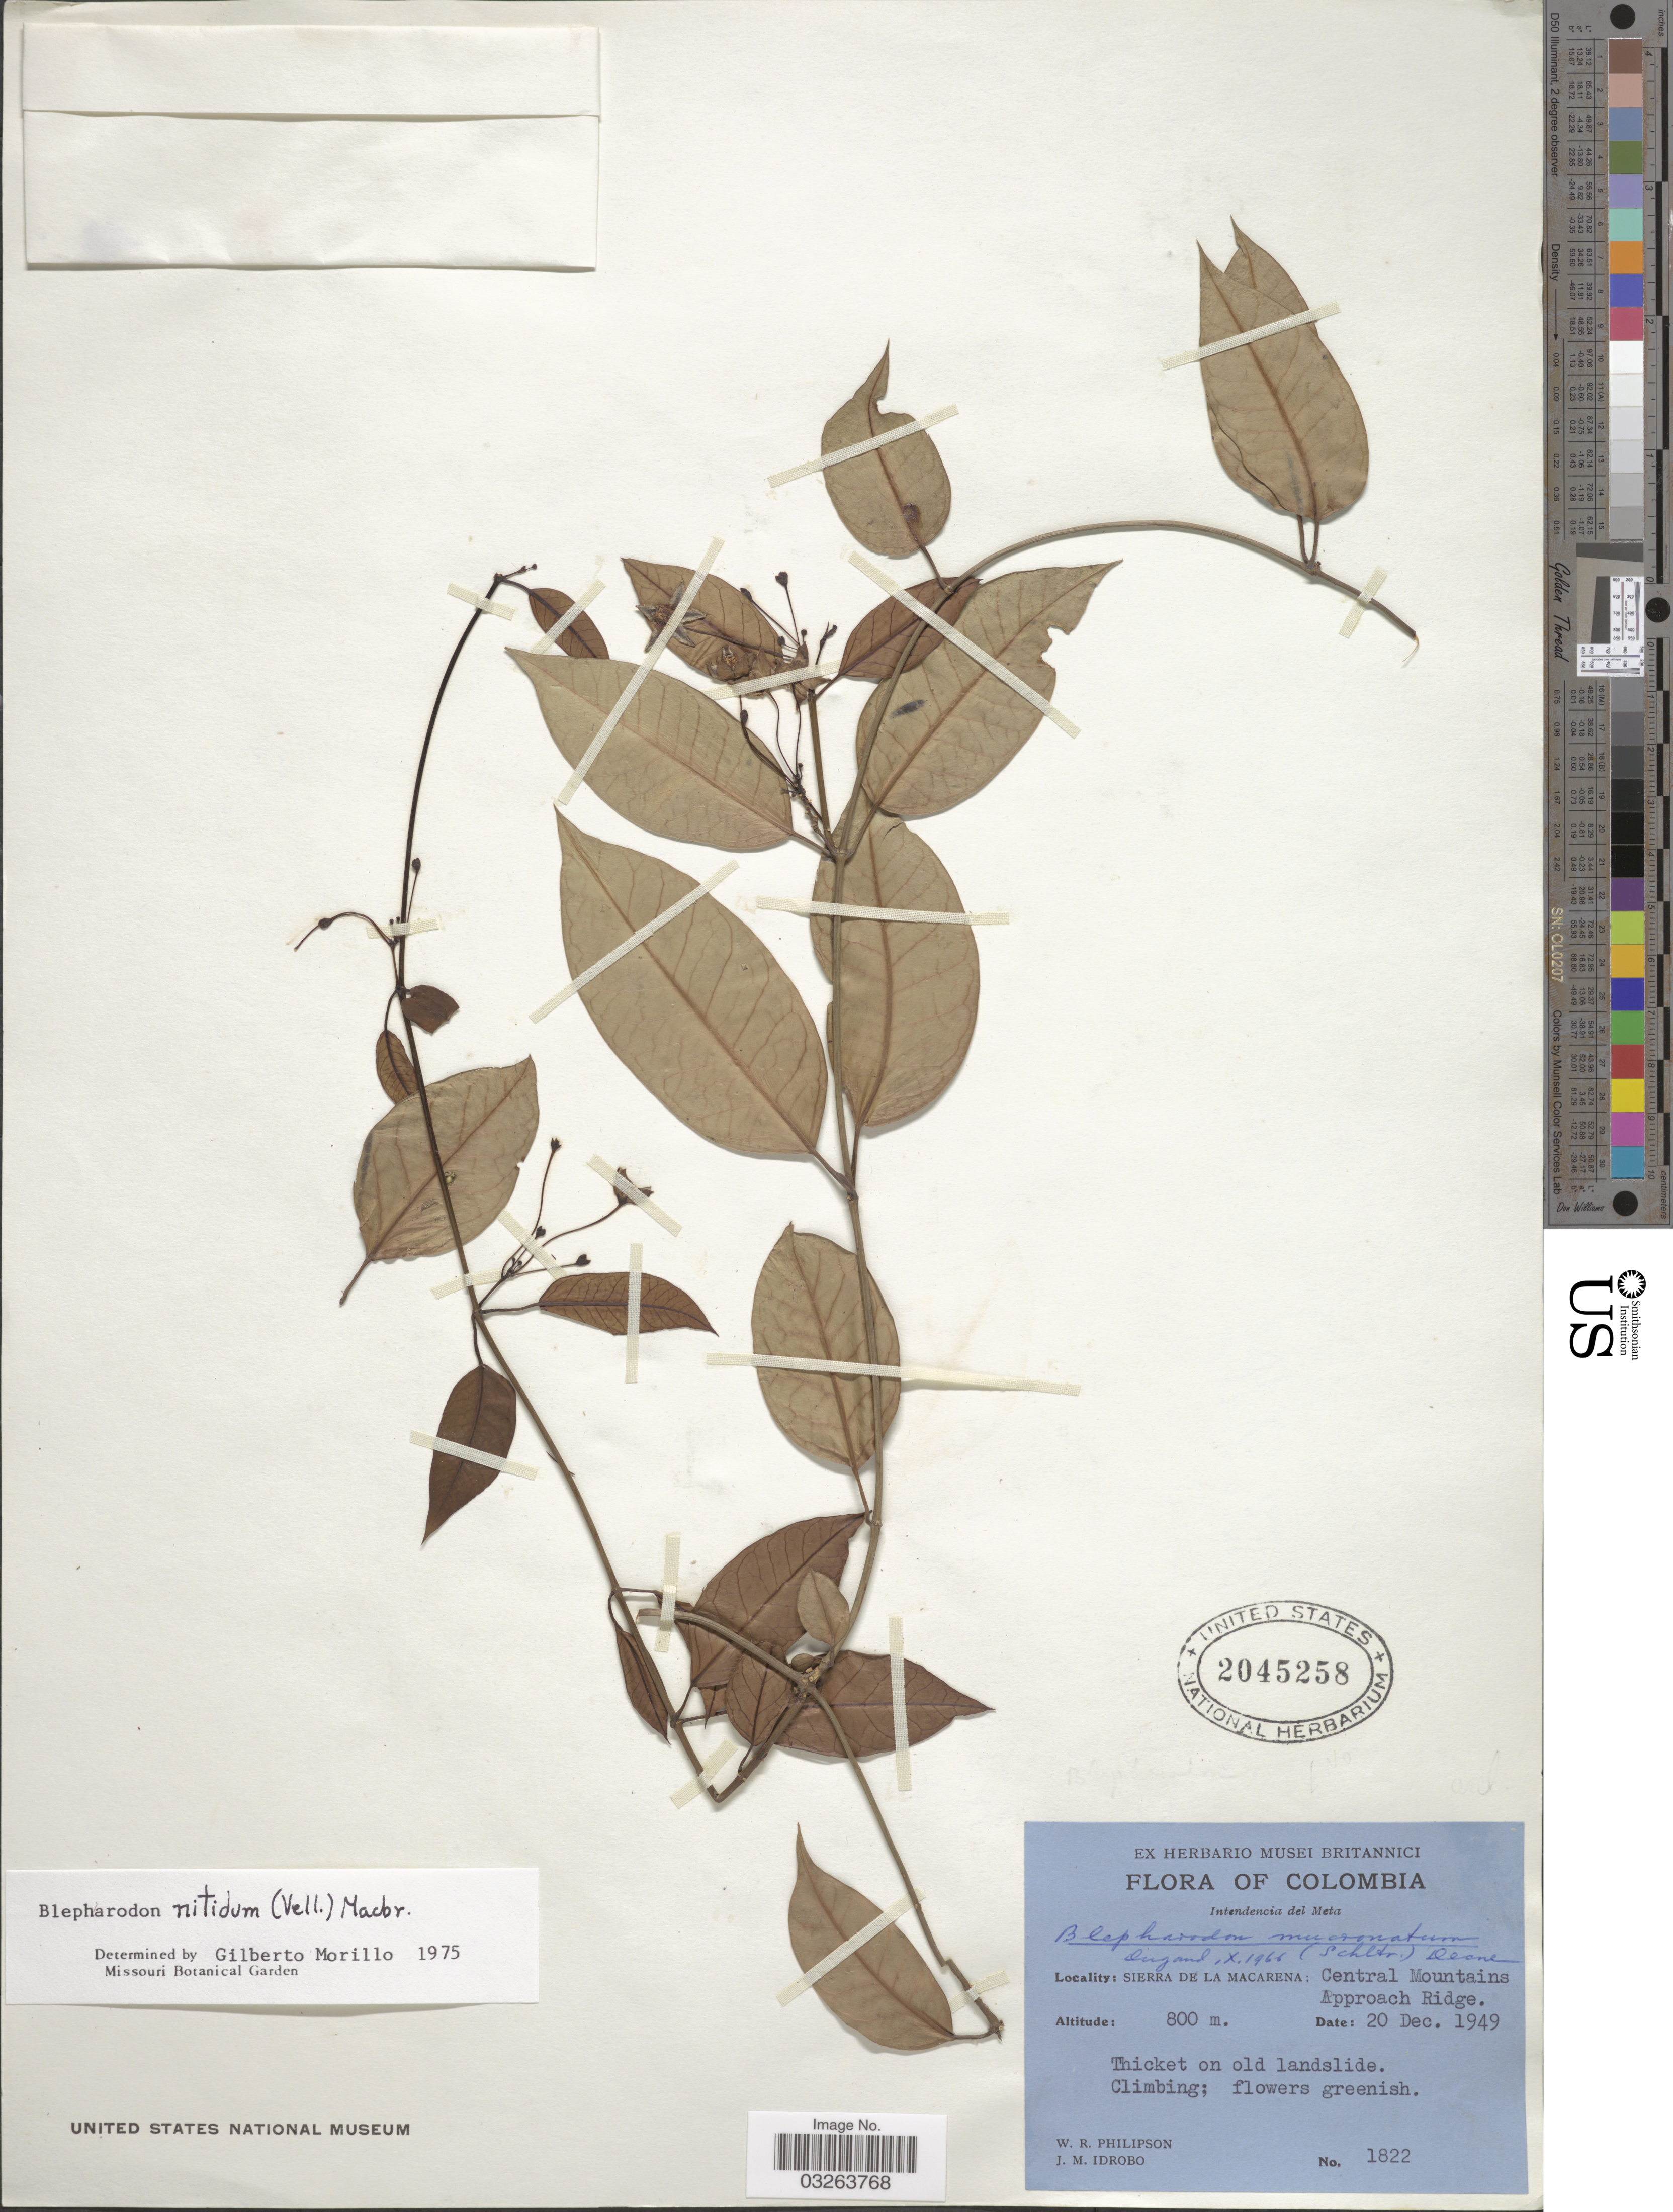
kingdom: Plantae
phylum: Tracheophyta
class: Magnoliopsida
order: Gentianales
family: Apocynaceae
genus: Blepharodon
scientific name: Blepharodon nitidum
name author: (Vell.) J.F. Macbr.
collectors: W. R. Philipson & J. M. Idrobo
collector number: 1822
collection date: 1949-12-20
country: Colombia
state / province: Meta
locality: Intendencia del Meta. Sierra de la Macarena; Central Mountains Approach Ridge.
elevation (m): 800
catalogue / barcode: US 2045258